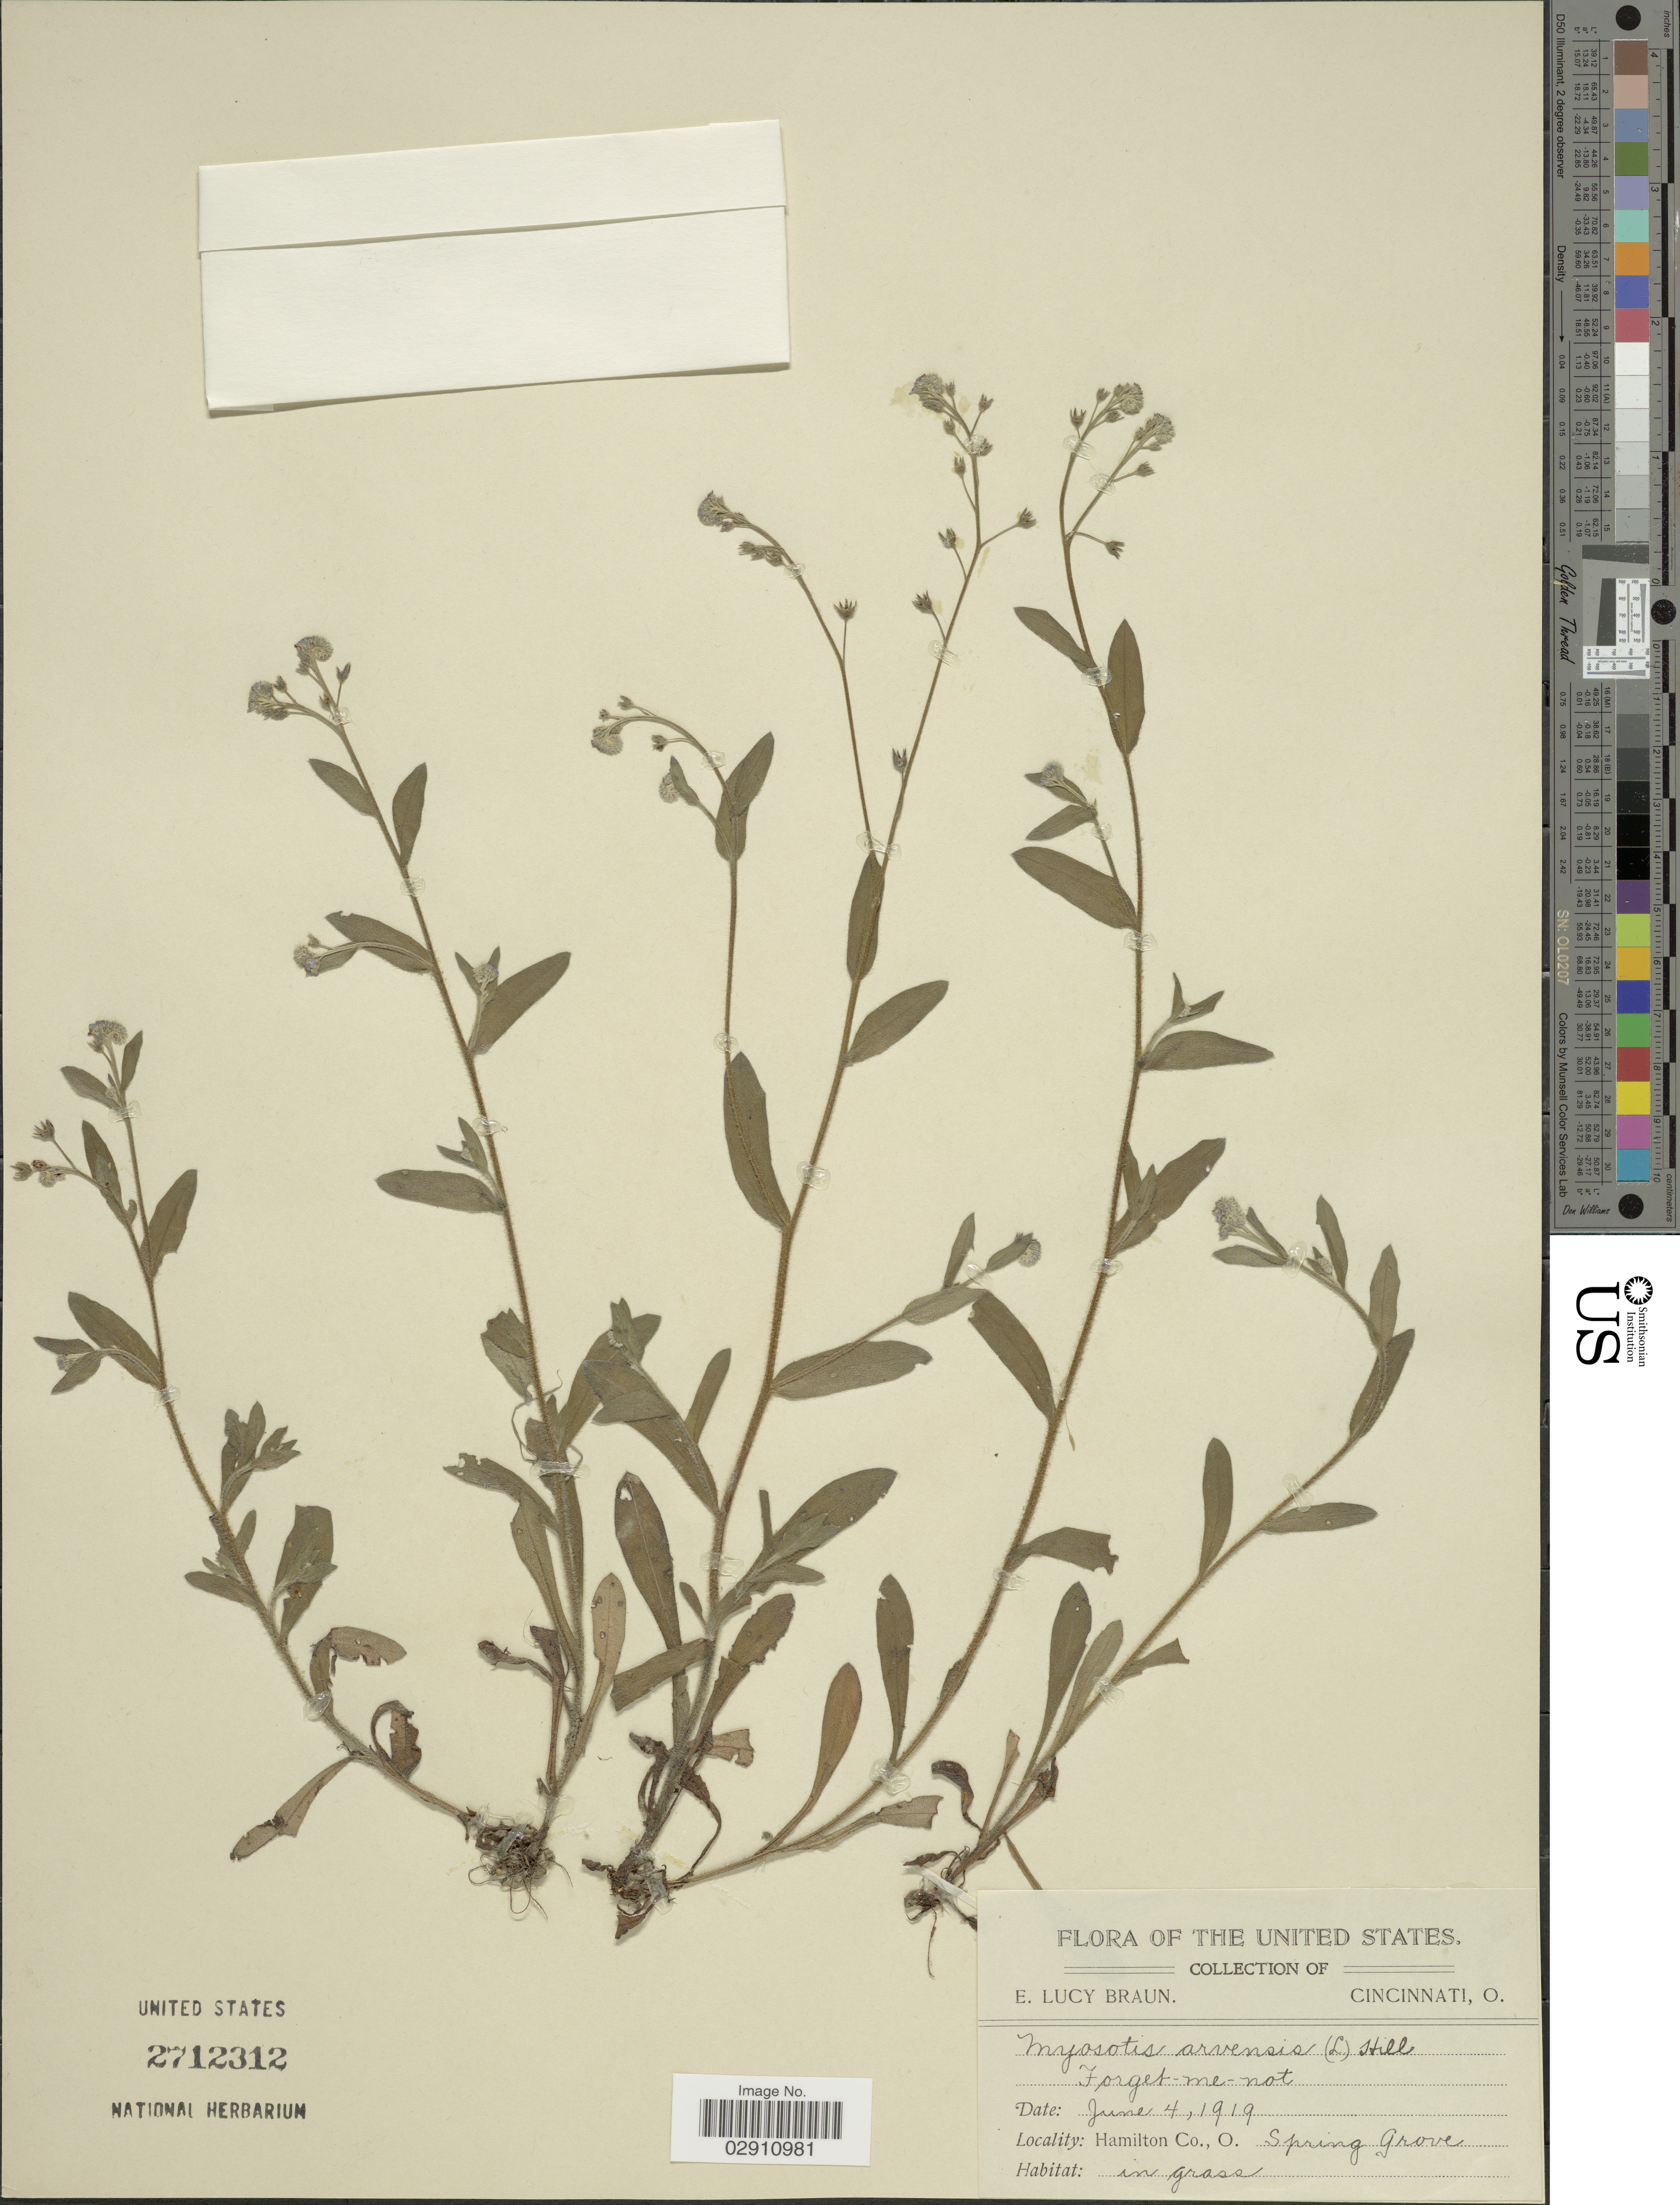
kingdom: Plantae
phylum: Tracheophyta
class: Magnoliopsida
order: Boraginales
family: Boraginaceae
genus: Myosotis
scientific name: Myosotis arvensis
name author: (L.) Hill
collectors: E. L. Braun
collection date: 1919-06-04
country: United States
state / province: Ohio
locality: Hamilton Co., O. Spring Grove.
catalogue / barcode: US 2712312